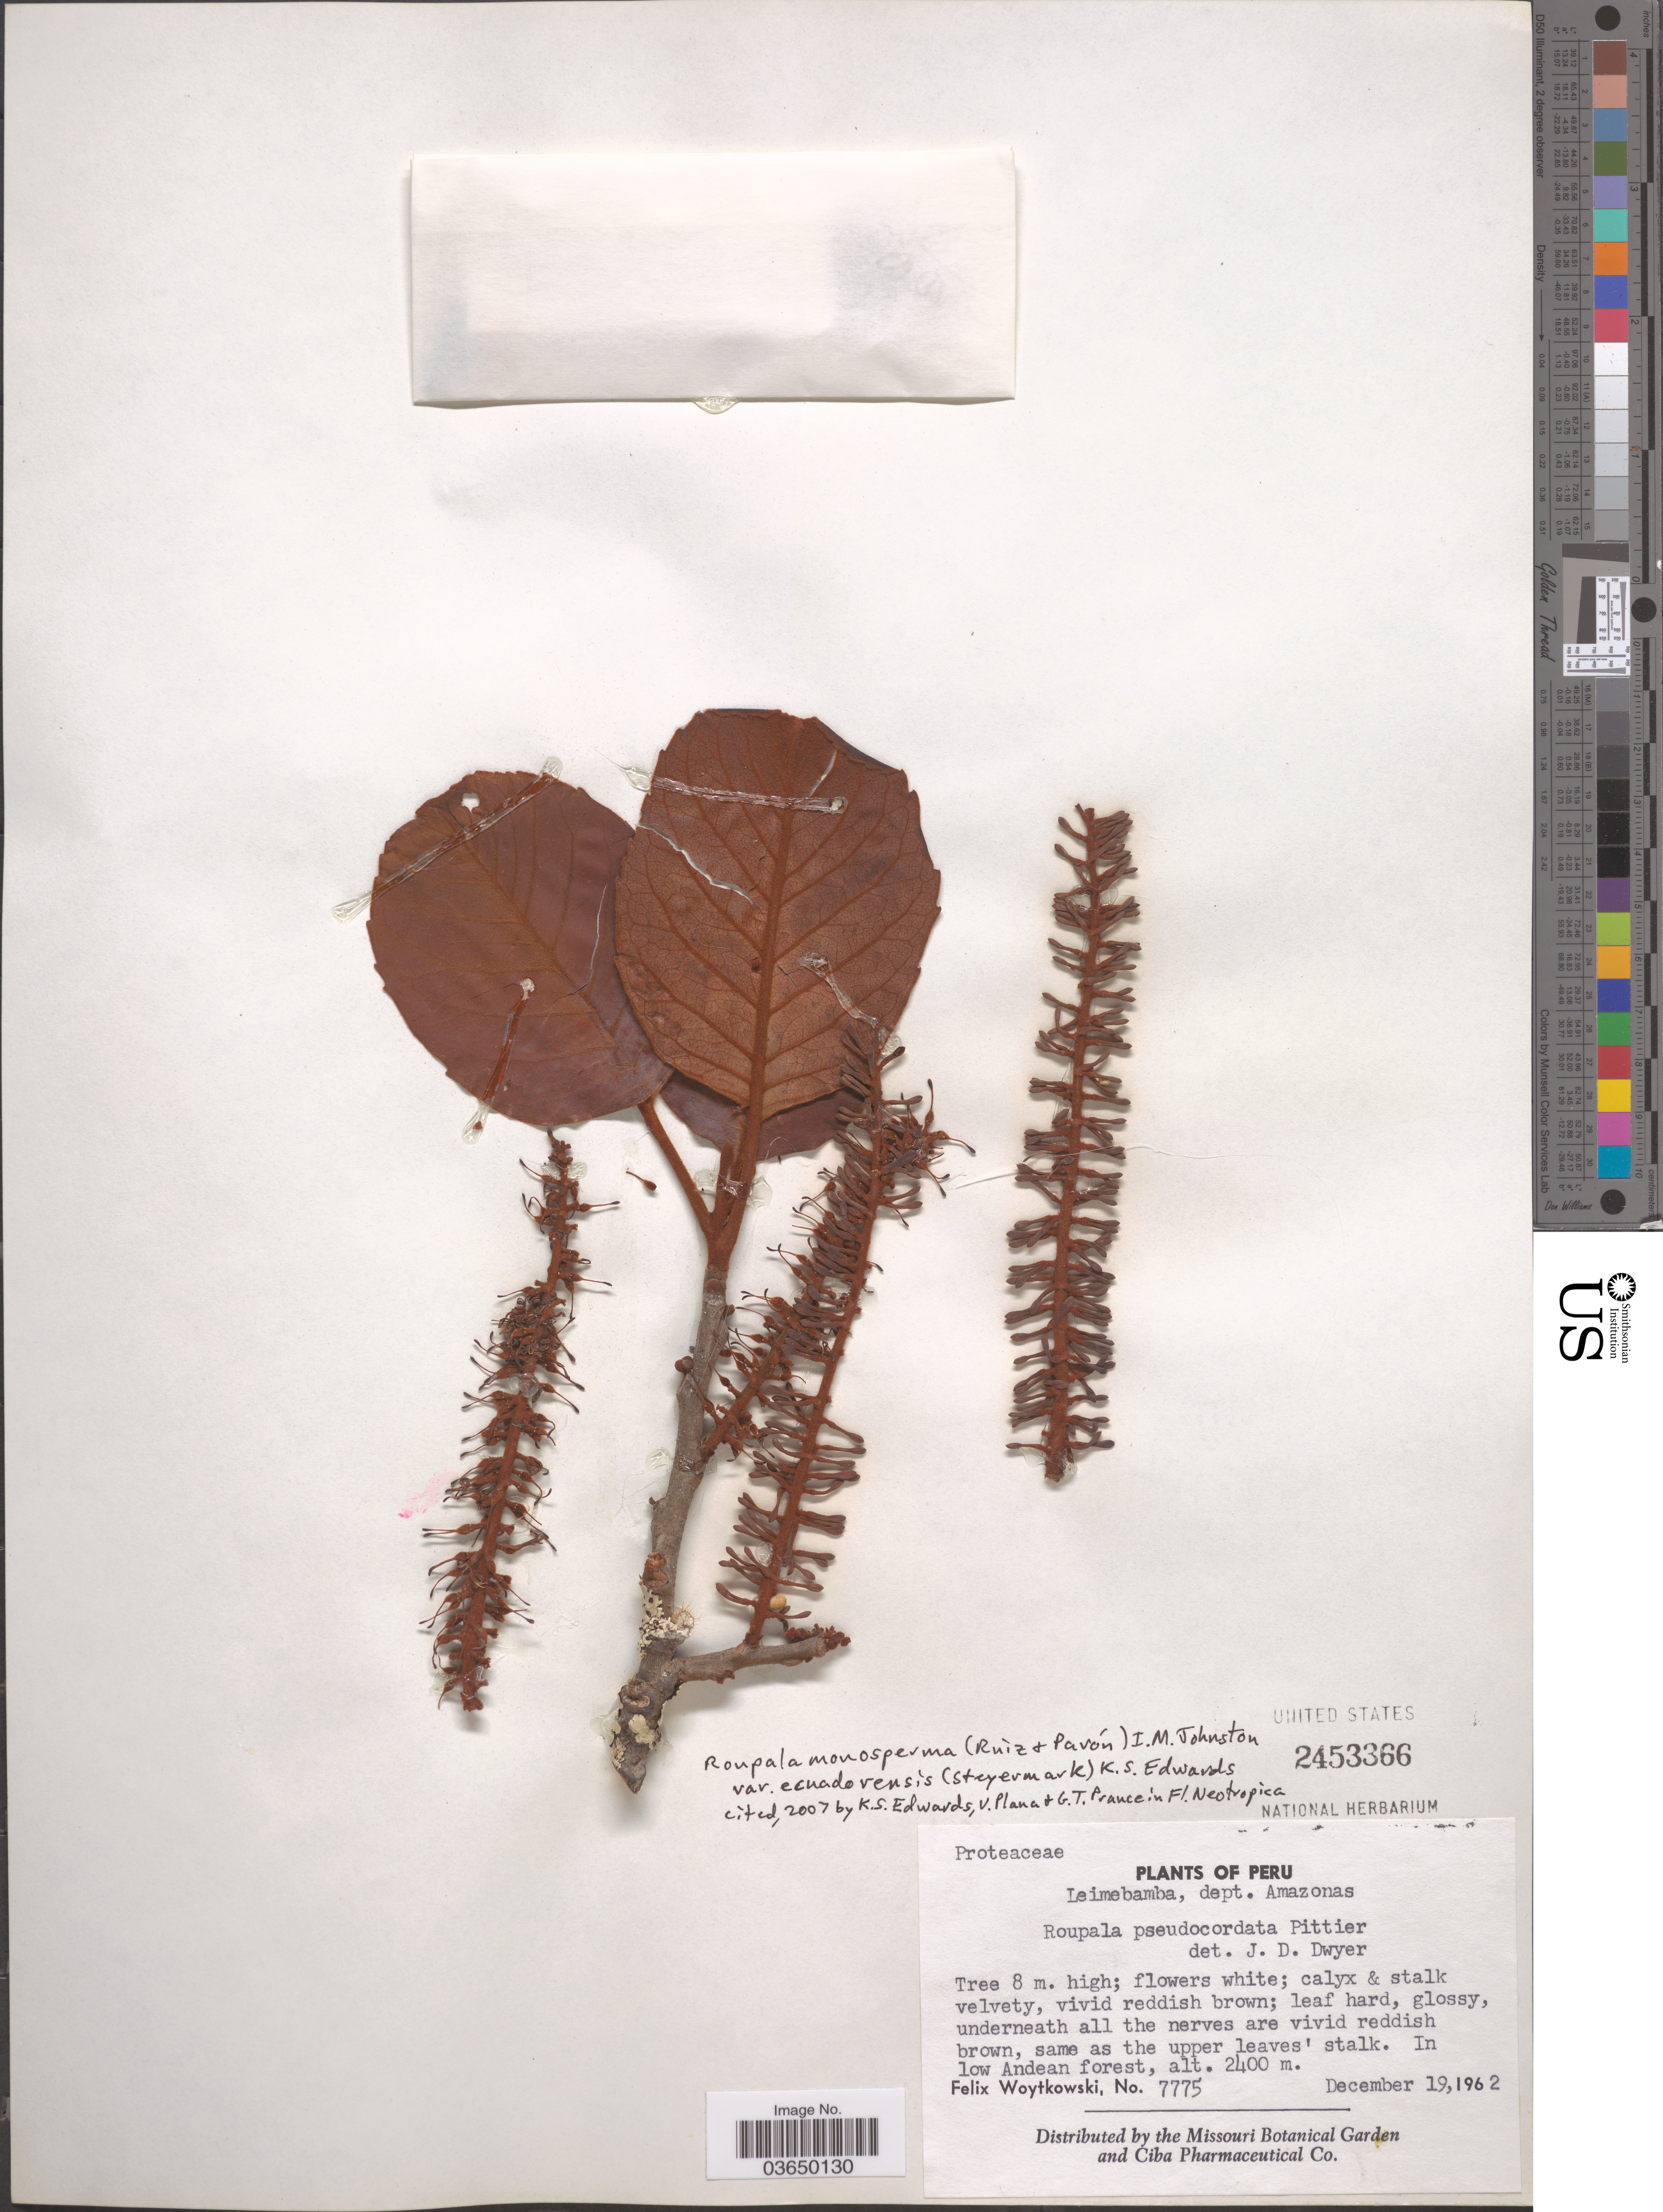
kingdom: Plantae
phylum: Tracheophyta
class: Magnoliopsida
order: Proteales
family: Proteaceae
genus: Roupala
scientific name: Roupala monosperma var. ecuadorensis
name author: (Steyerm.) K.S. Edwards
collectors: F. Woytkowski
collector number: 7775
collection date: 1962-12-19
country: Peru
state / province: Amazonas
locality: Leimebamba, dept. Amazonas. In low Andean forest.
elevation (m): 2400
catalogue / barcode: US 2453366